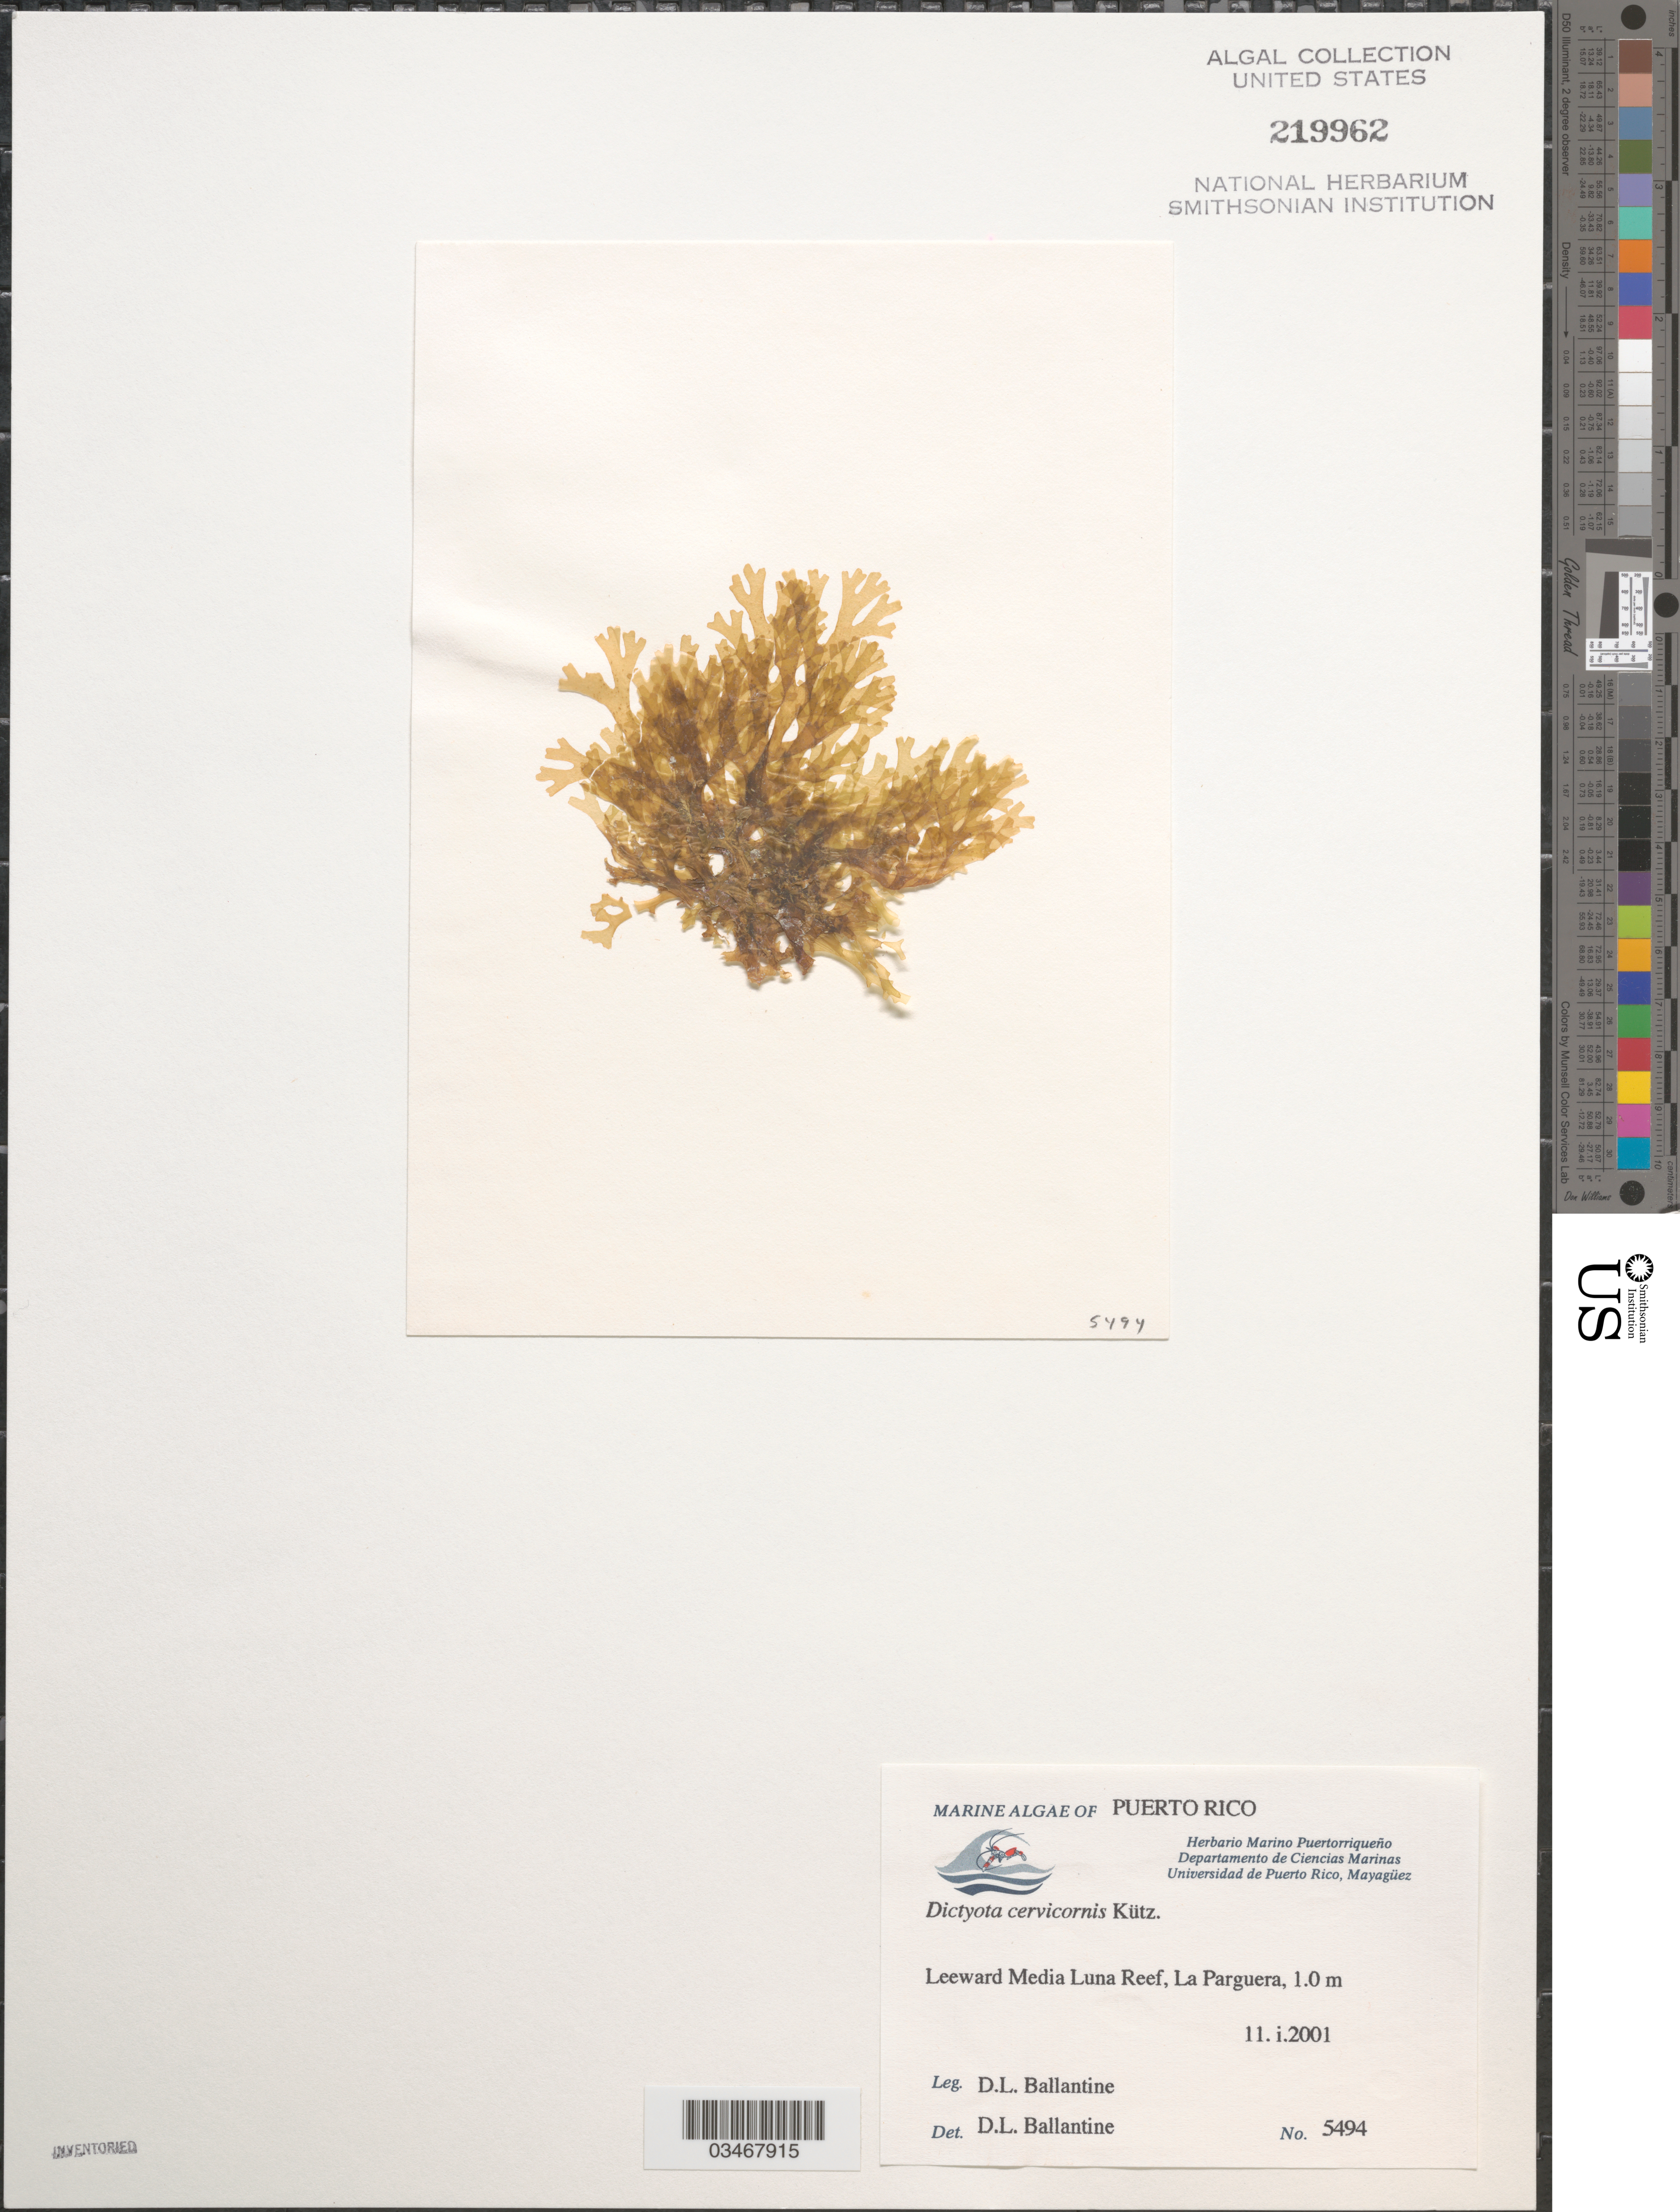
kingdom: Chromista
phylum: Ochrophyta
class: Phaeophyceae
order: Dictyotales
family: Dictyotaceae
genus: Dictyota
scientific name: Dictyota cervicornis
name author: Kütz.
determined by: Ballantine, D. L.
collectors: D.L. Ballantine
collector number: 5494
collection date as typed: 11 Jan 2001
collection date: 2001-01-11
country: Puerto Rico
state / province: Lajas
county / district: La Parguera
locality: leeward Media Luna Reef.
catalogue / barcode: US 219962